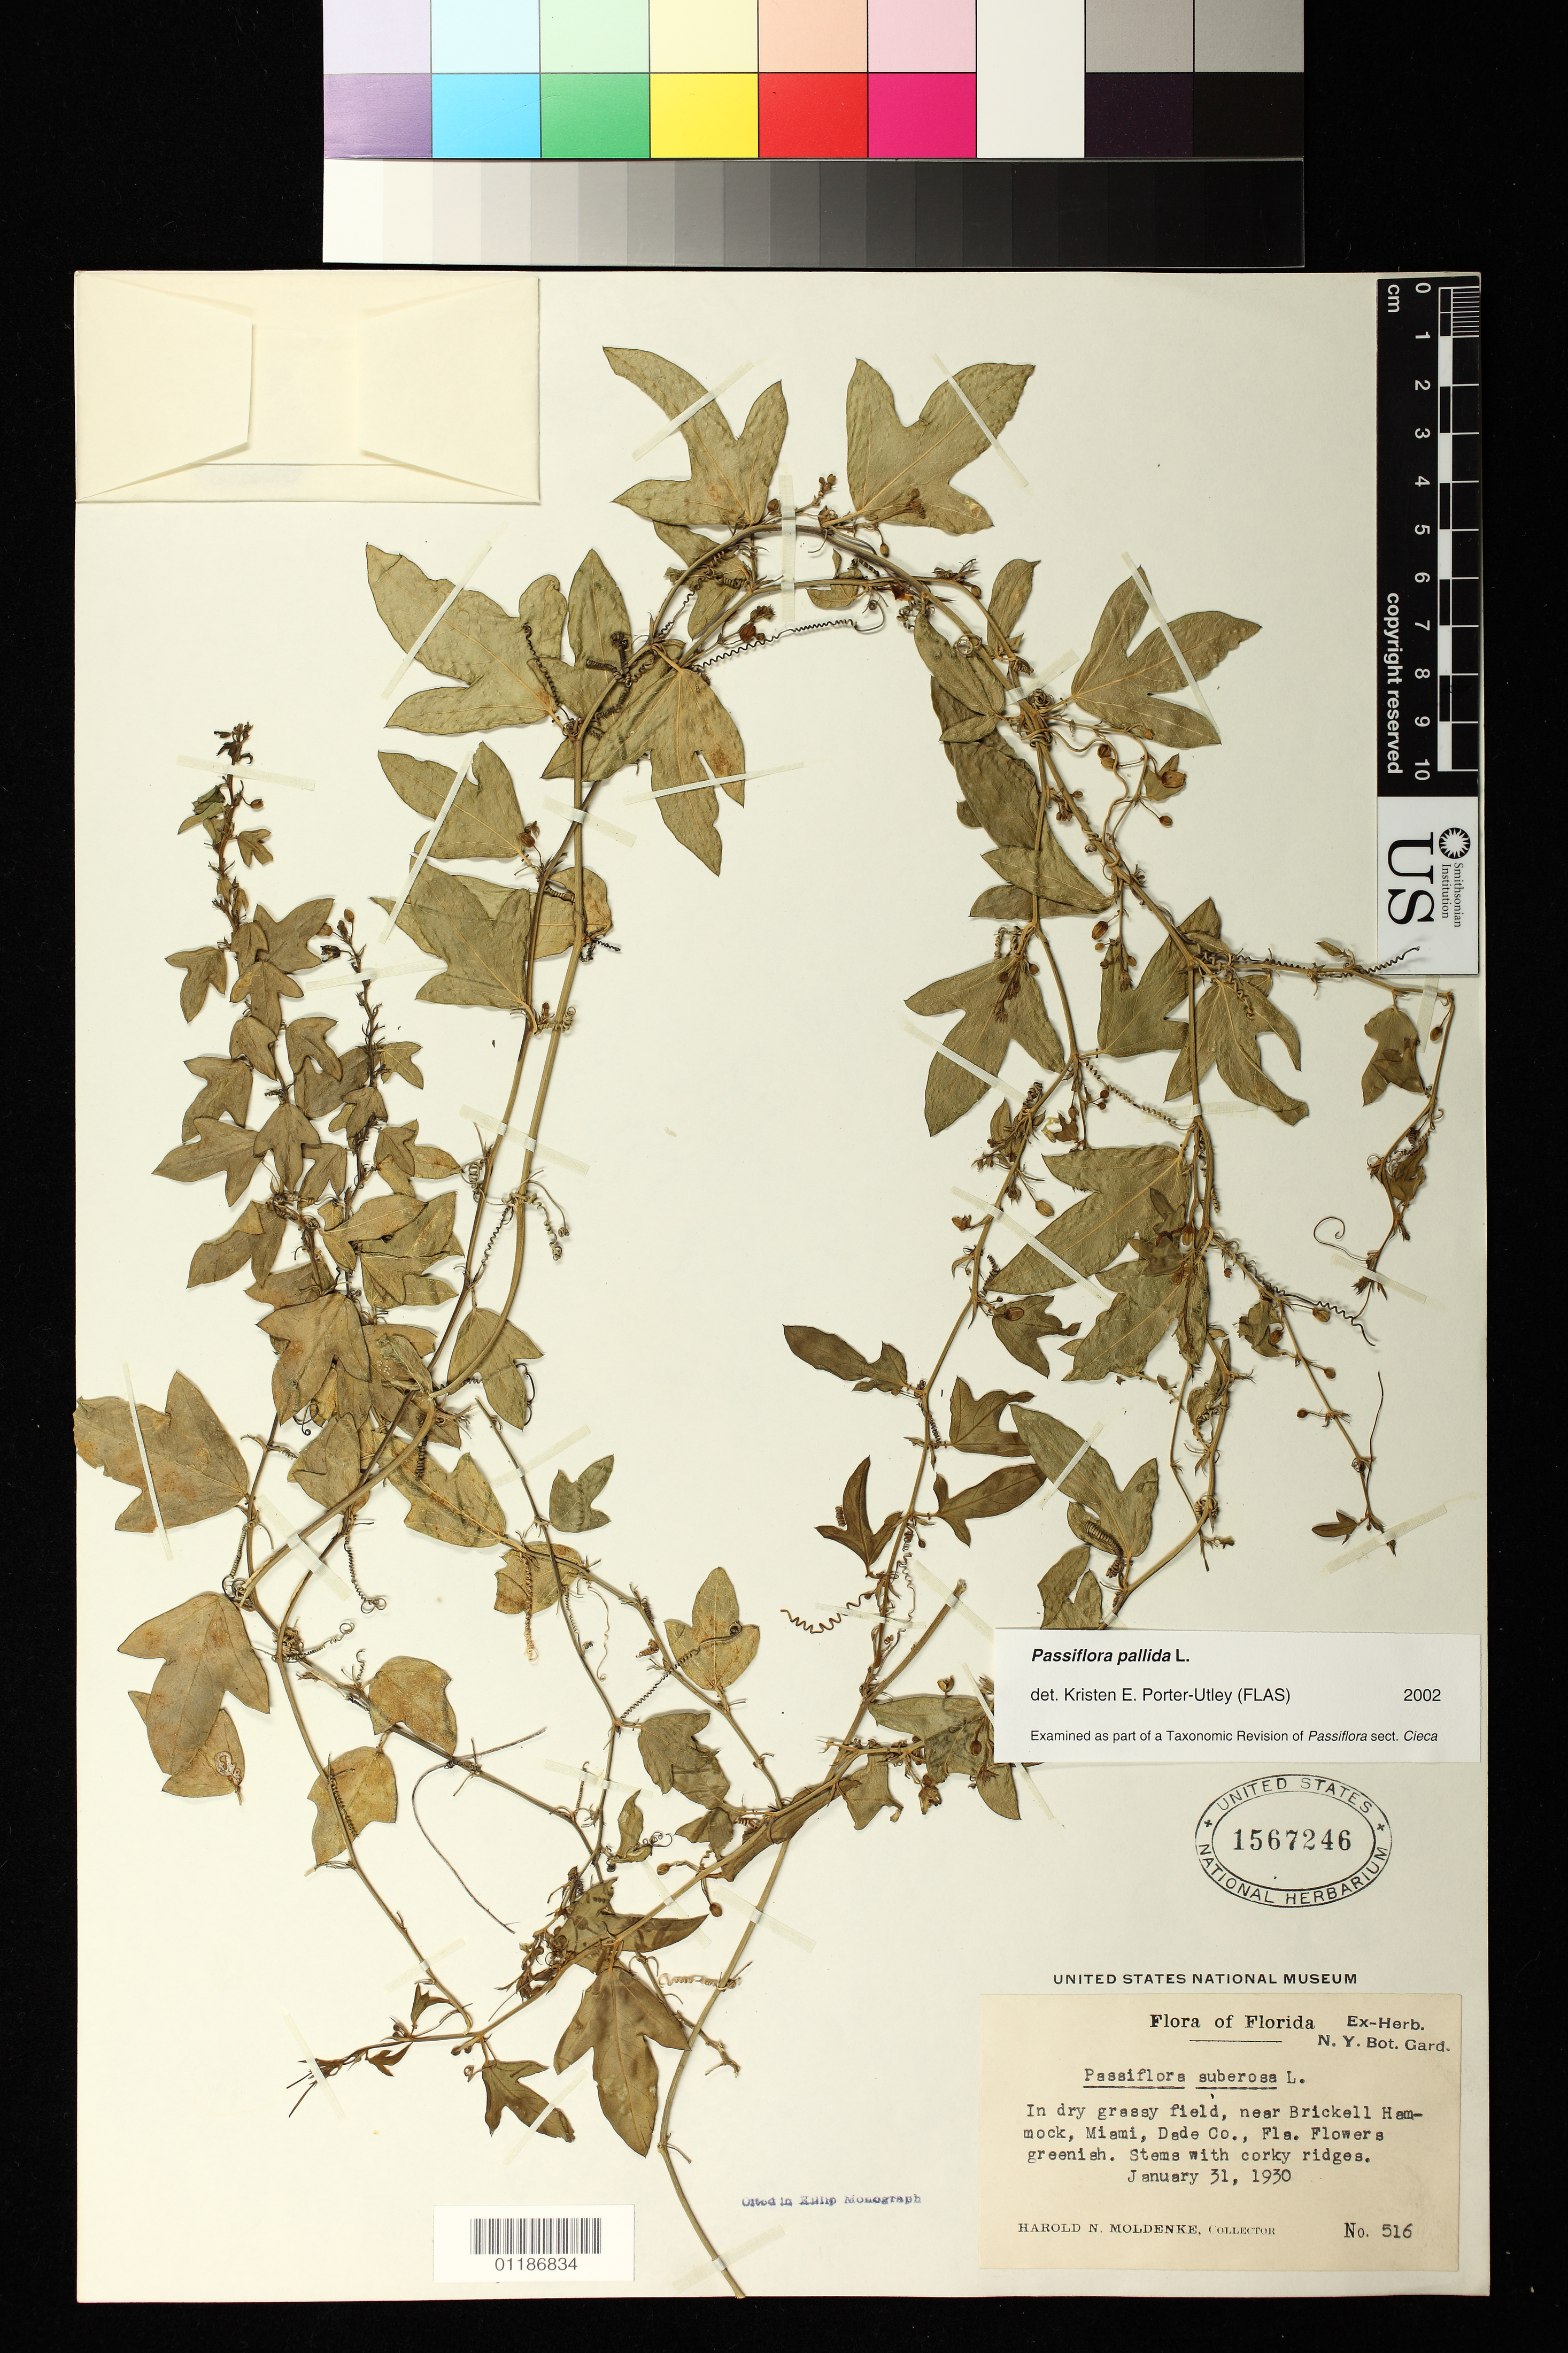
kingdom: Plantae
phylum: Tracheophyta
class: Magnoliopsida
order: Malpighiales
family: Passifloraceae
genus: Passiflora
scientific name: Passiflora pallida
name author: L.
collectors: H. N. Moldenke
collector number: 516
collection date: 1930-01-31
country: United States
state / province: Florida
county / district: Dade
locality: In dry grassy field, near Brickell Hammock, Miami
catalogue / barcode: US 1567246